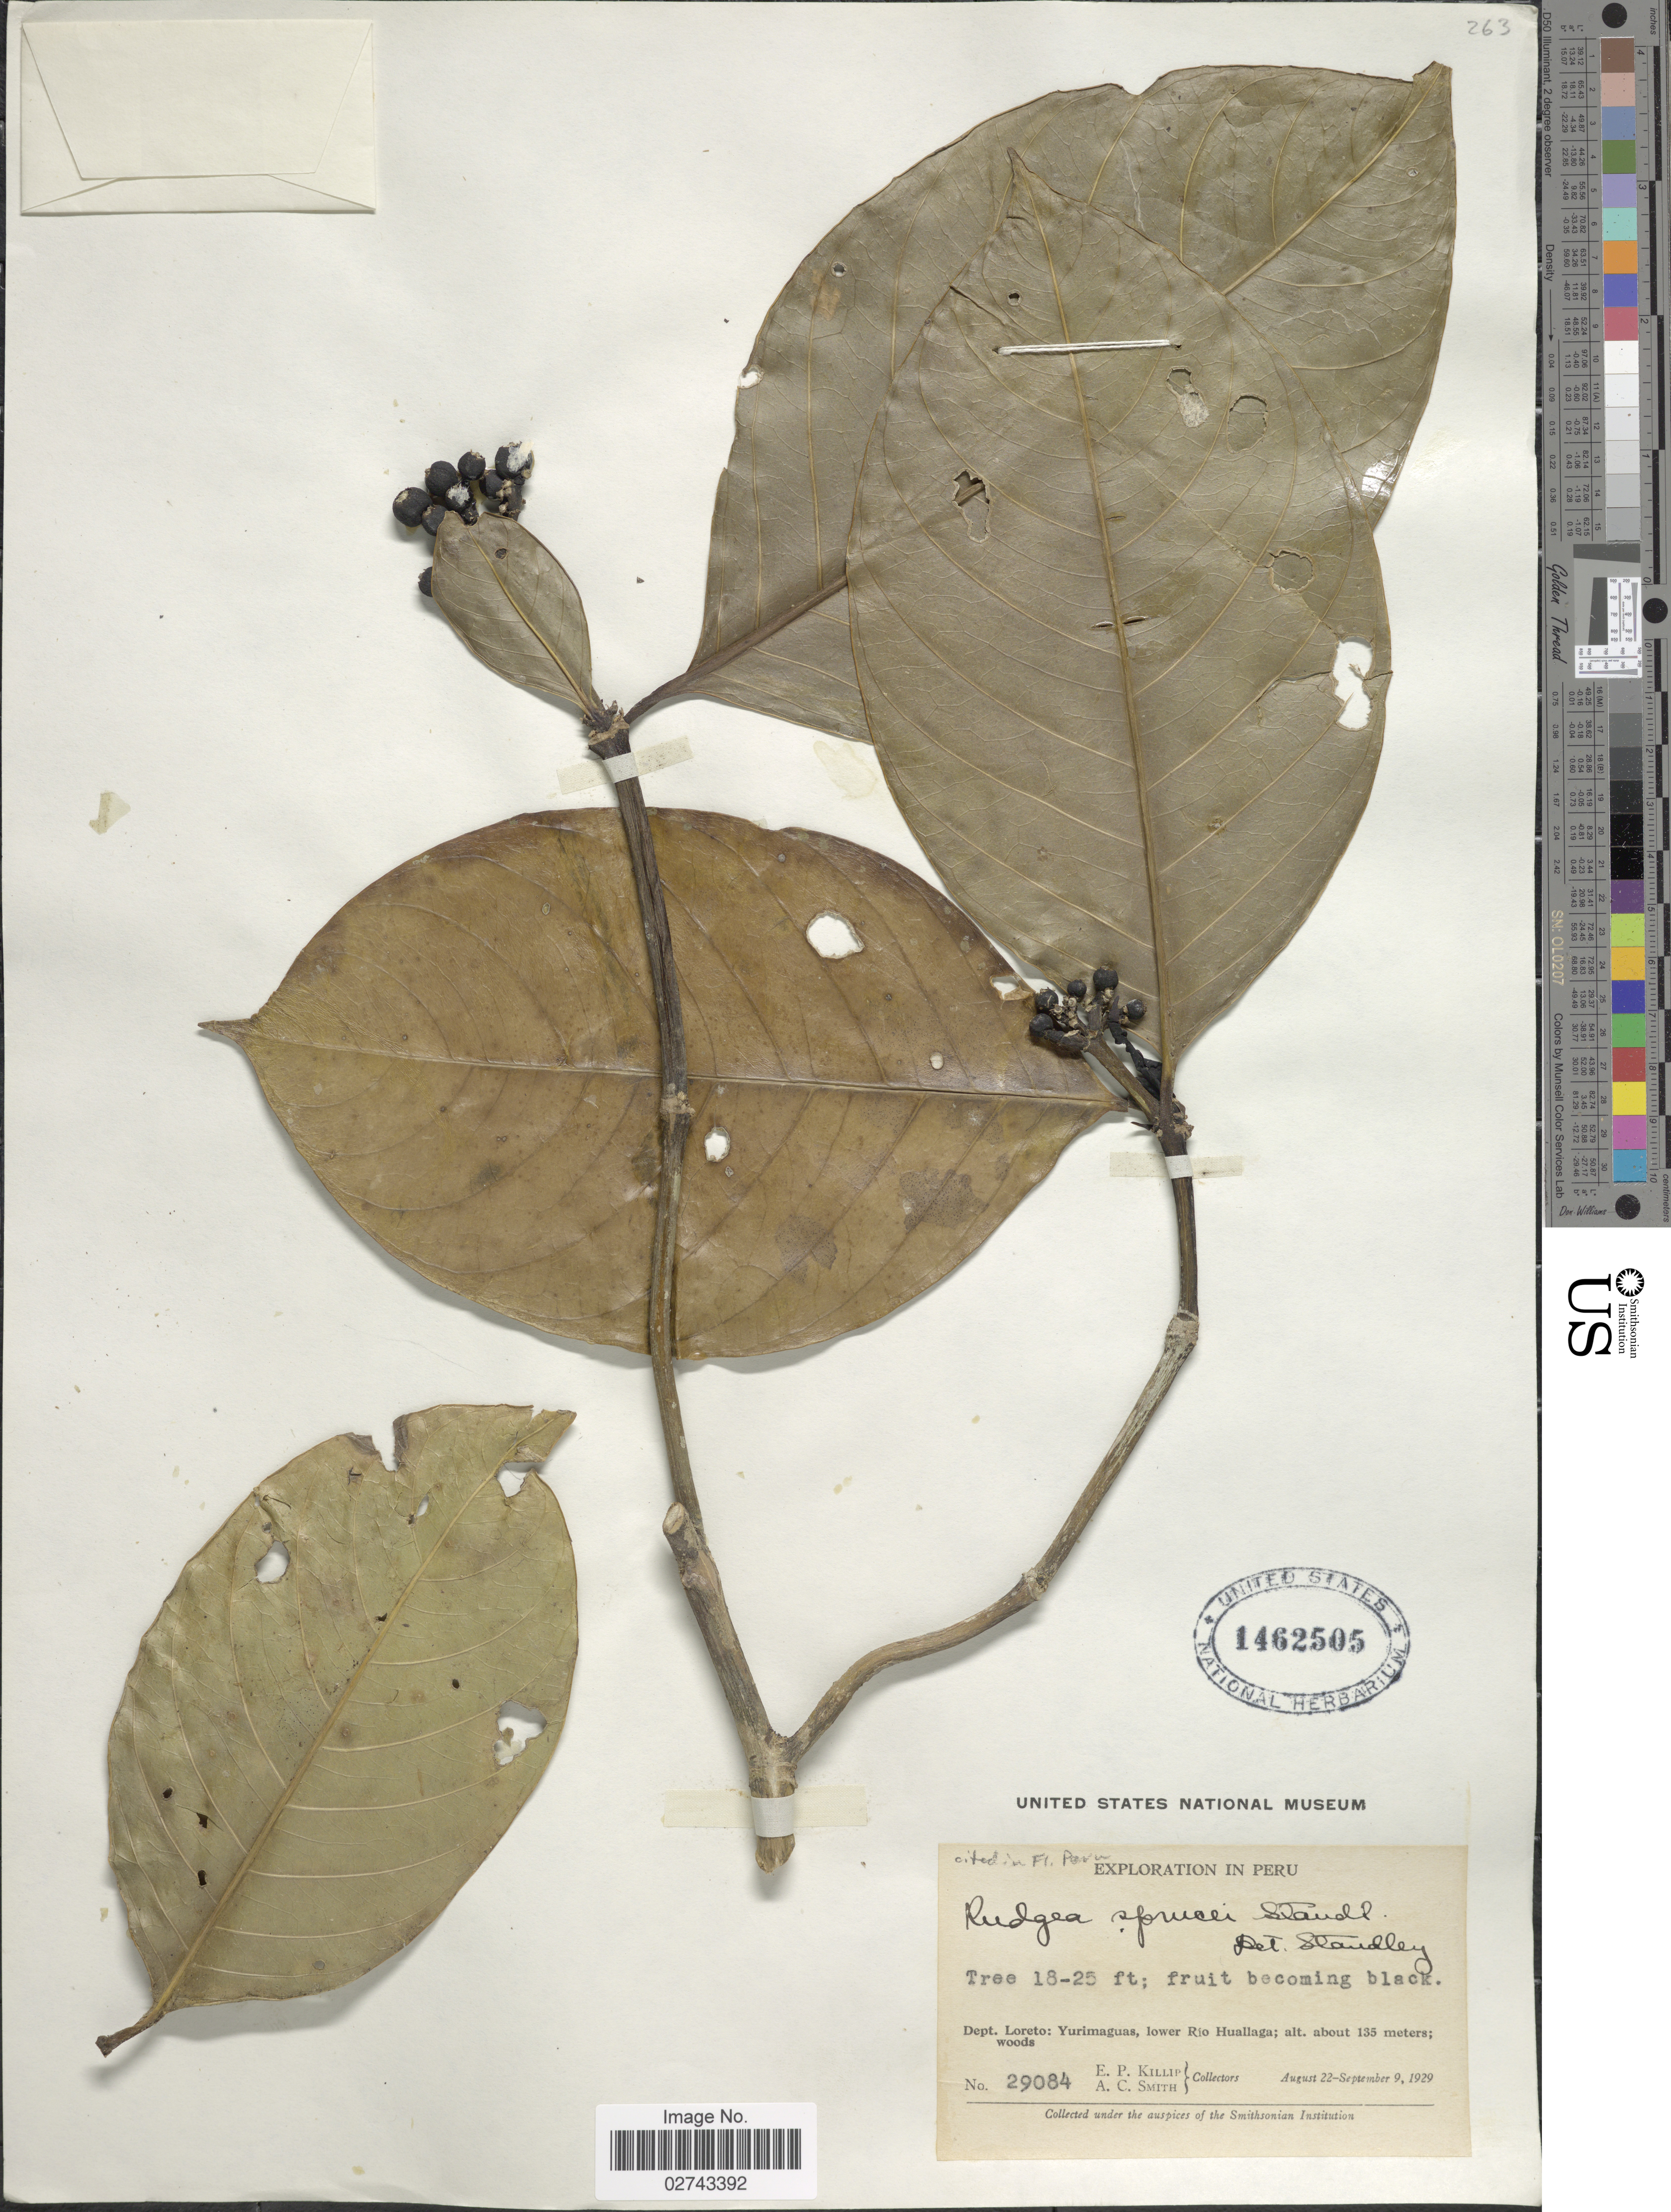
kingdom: Plantae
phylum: Tracheophyta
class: Magnoliopsida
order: Gentianales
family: Rubiaceae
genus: Rudgea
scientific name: Rudgea sprucei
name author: Standl.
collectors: E. P. Killip & A. C. Smith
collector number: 29084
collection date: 1929-08-22/1929-09-09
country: Peru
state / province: Loreto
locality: Yurimaguas, lower Rio Huallaga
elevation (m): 135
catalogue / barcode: US 1462505